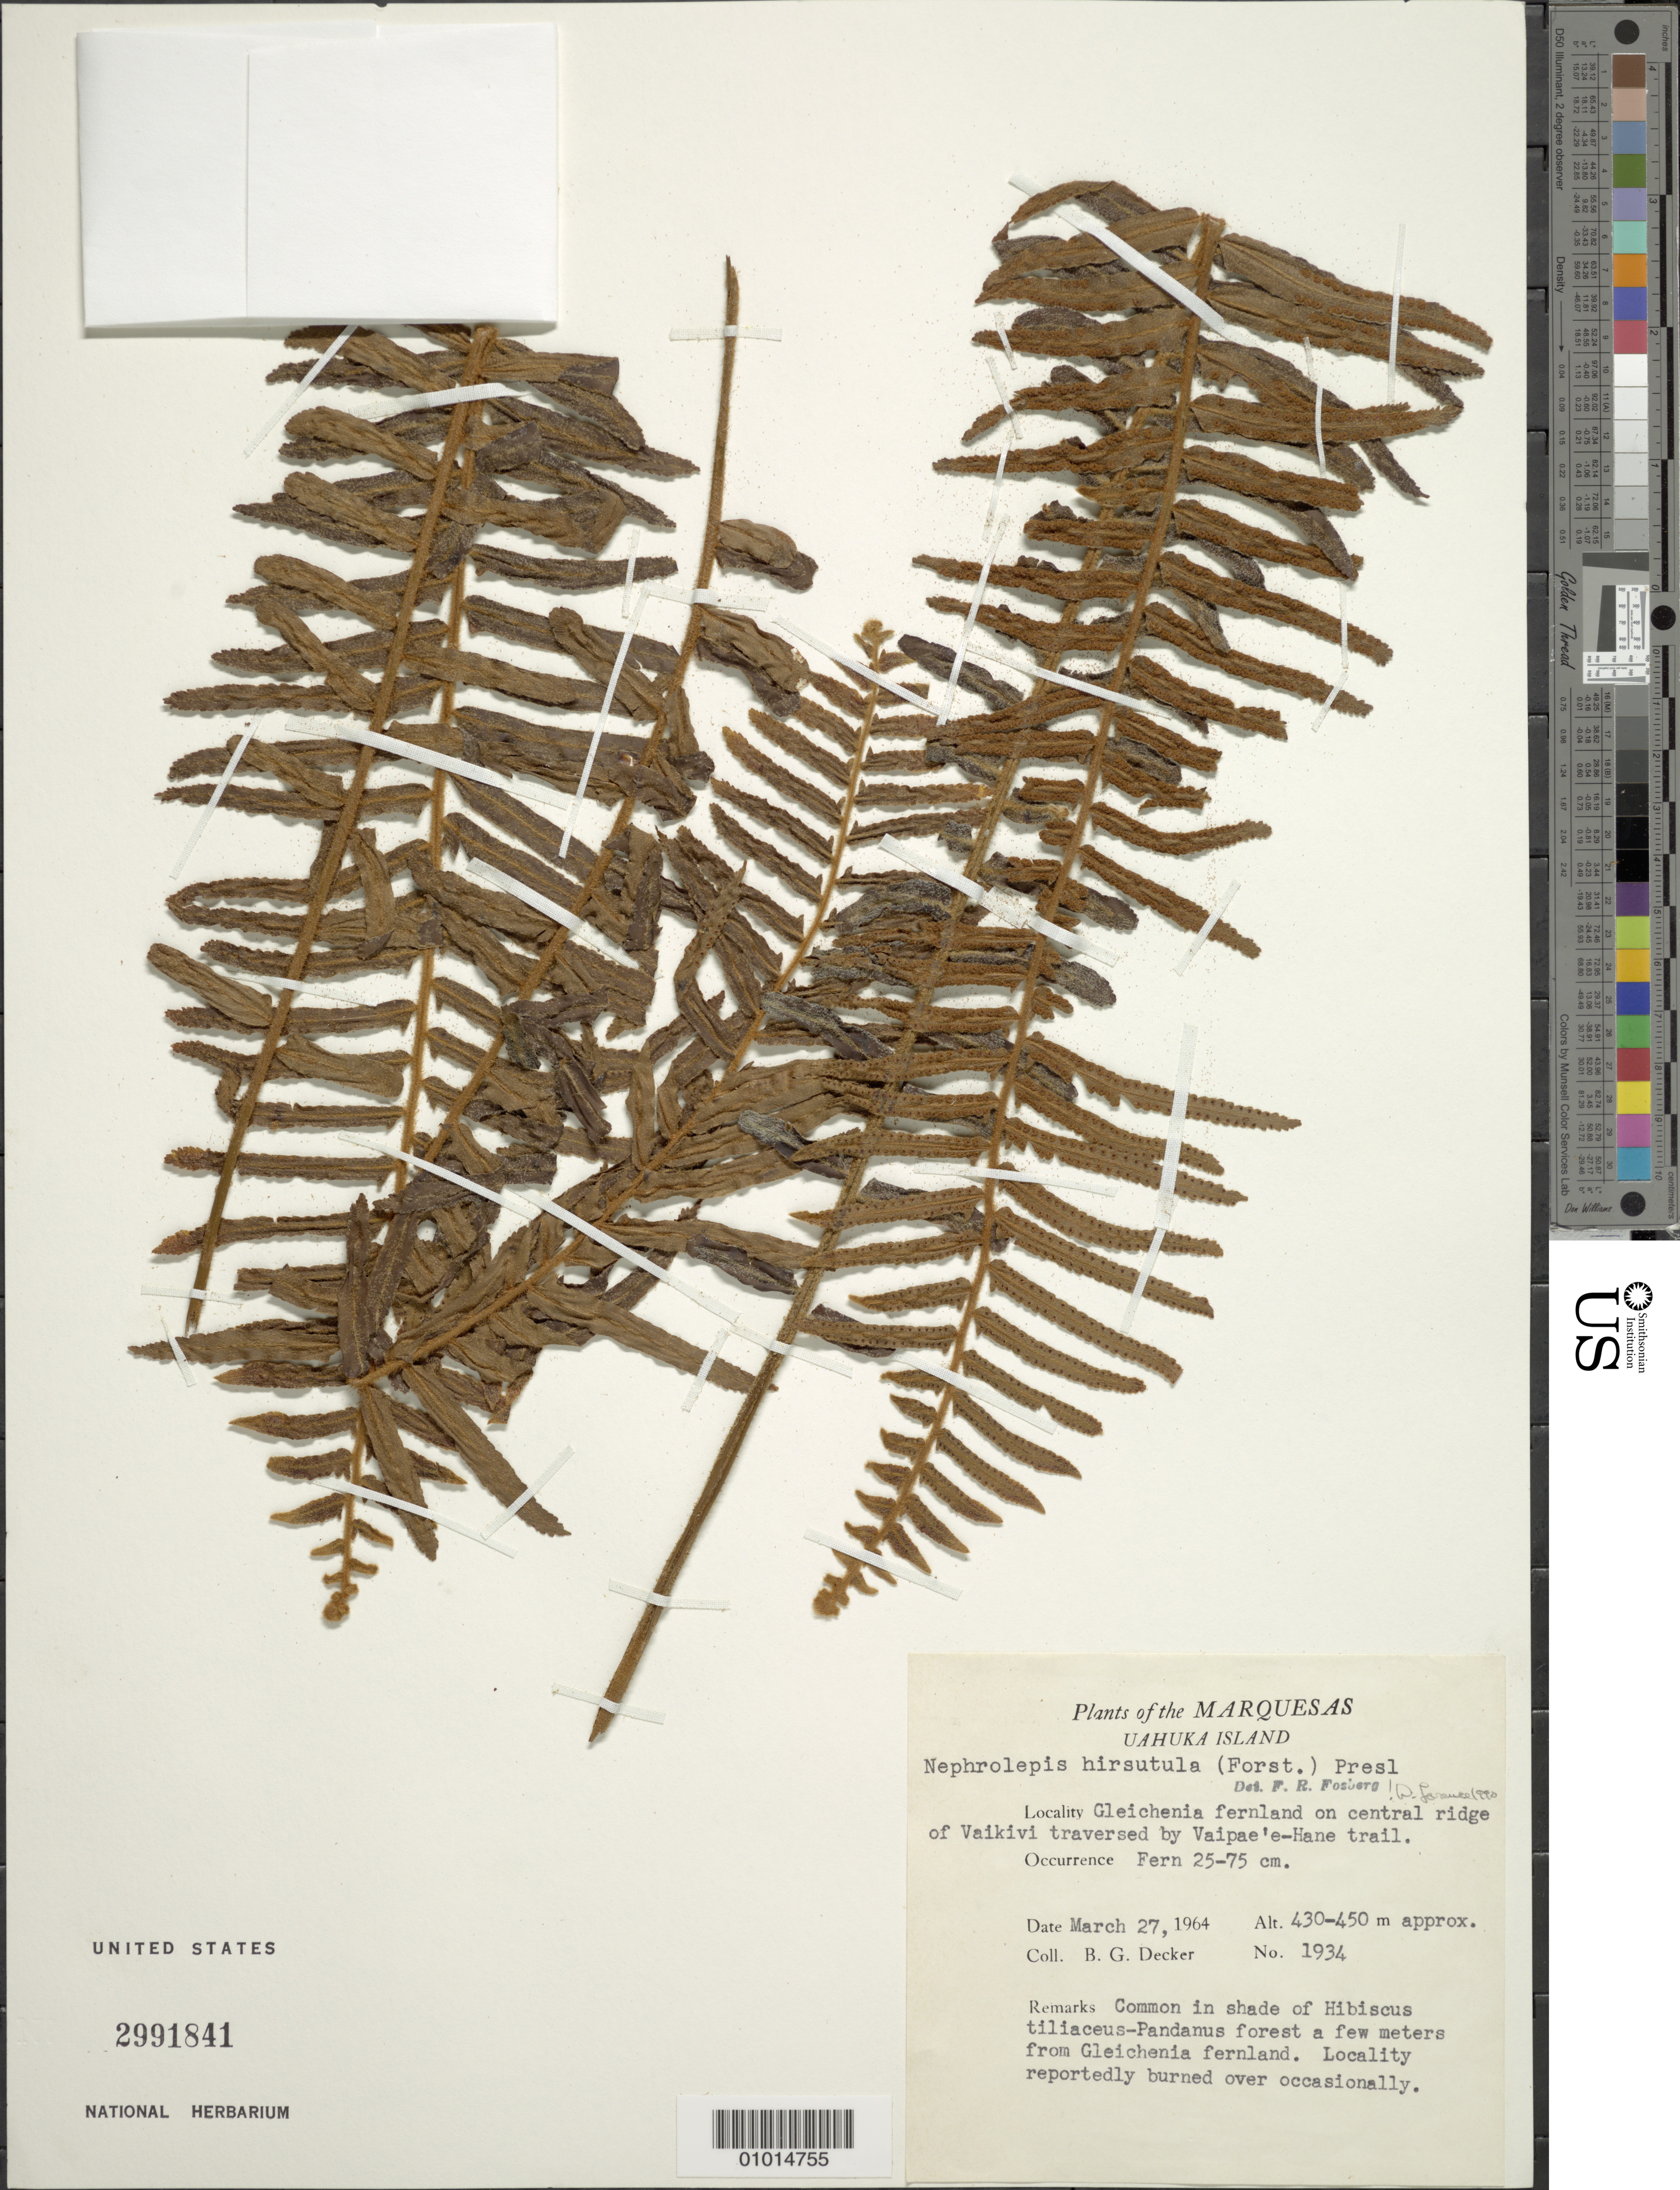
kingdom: Plantae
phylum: Tracheophyta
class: Polypodiopsida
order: Polypodiales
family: Nephrolepidaceae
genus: Nephrolepis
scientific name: Nephrolepis hirsutula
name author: (G. Forst.) C. Presl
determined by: Lorence, David H., (PTBG), National Tropical Botanical Garden (UNITED STATES)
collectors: B. G. Decker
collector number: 1934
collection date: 1964-03-27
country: French Polynesia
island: Ua Huka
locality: central ridge of Vaikivi traversed by Vaipae'e-Hane trail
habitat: Common in shade of Hibiscus tiliaceus-Pandanus forest a few meters from Gleichenia fernland. Locality reportedly burned over occasionally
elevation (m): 430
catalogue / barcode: US 2991841